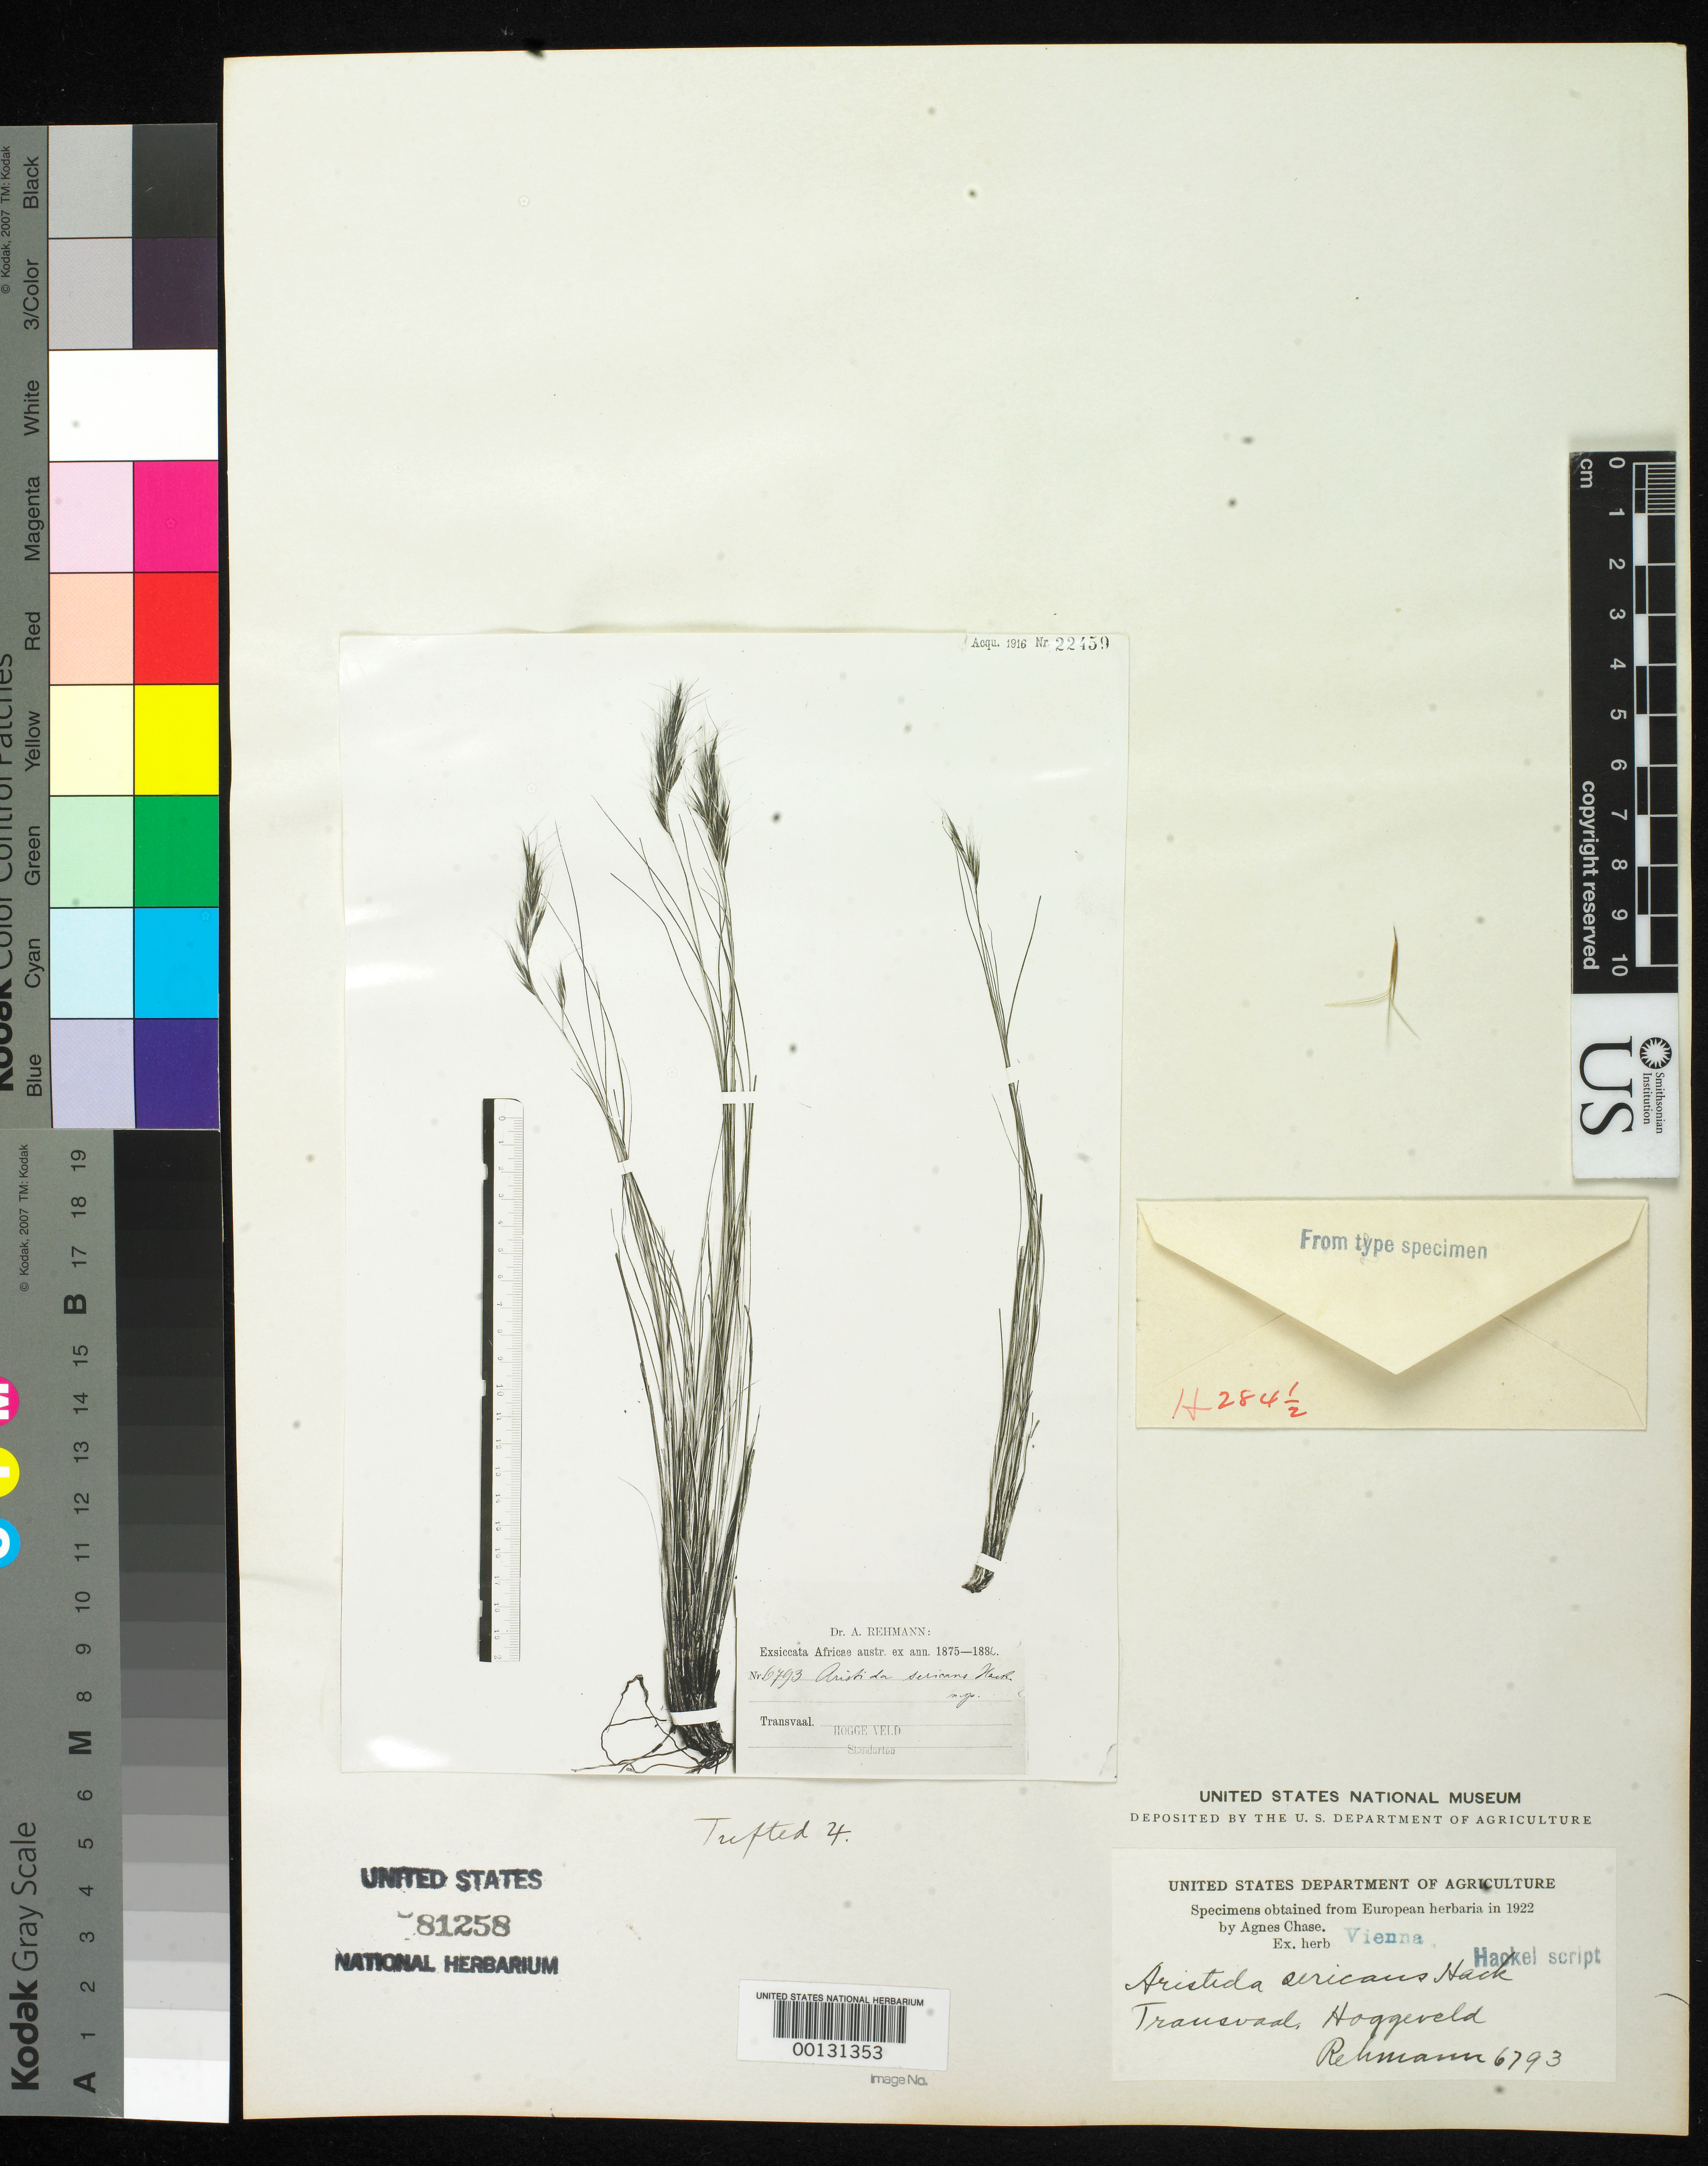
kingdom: Plantae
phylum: Tracheophyta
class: Liliopsida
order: Poales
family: Poaceae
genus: Aristida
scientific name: Aristida sericans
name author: Hack.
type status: Type Fragment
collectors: A. Rehmann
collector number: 6793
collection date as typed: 1875 to -- --- 1880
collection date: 1875/1880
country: South Africa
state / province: Mpumalanga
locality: Hoggeveld, Standarton. Transvaal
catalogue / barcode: US 81258